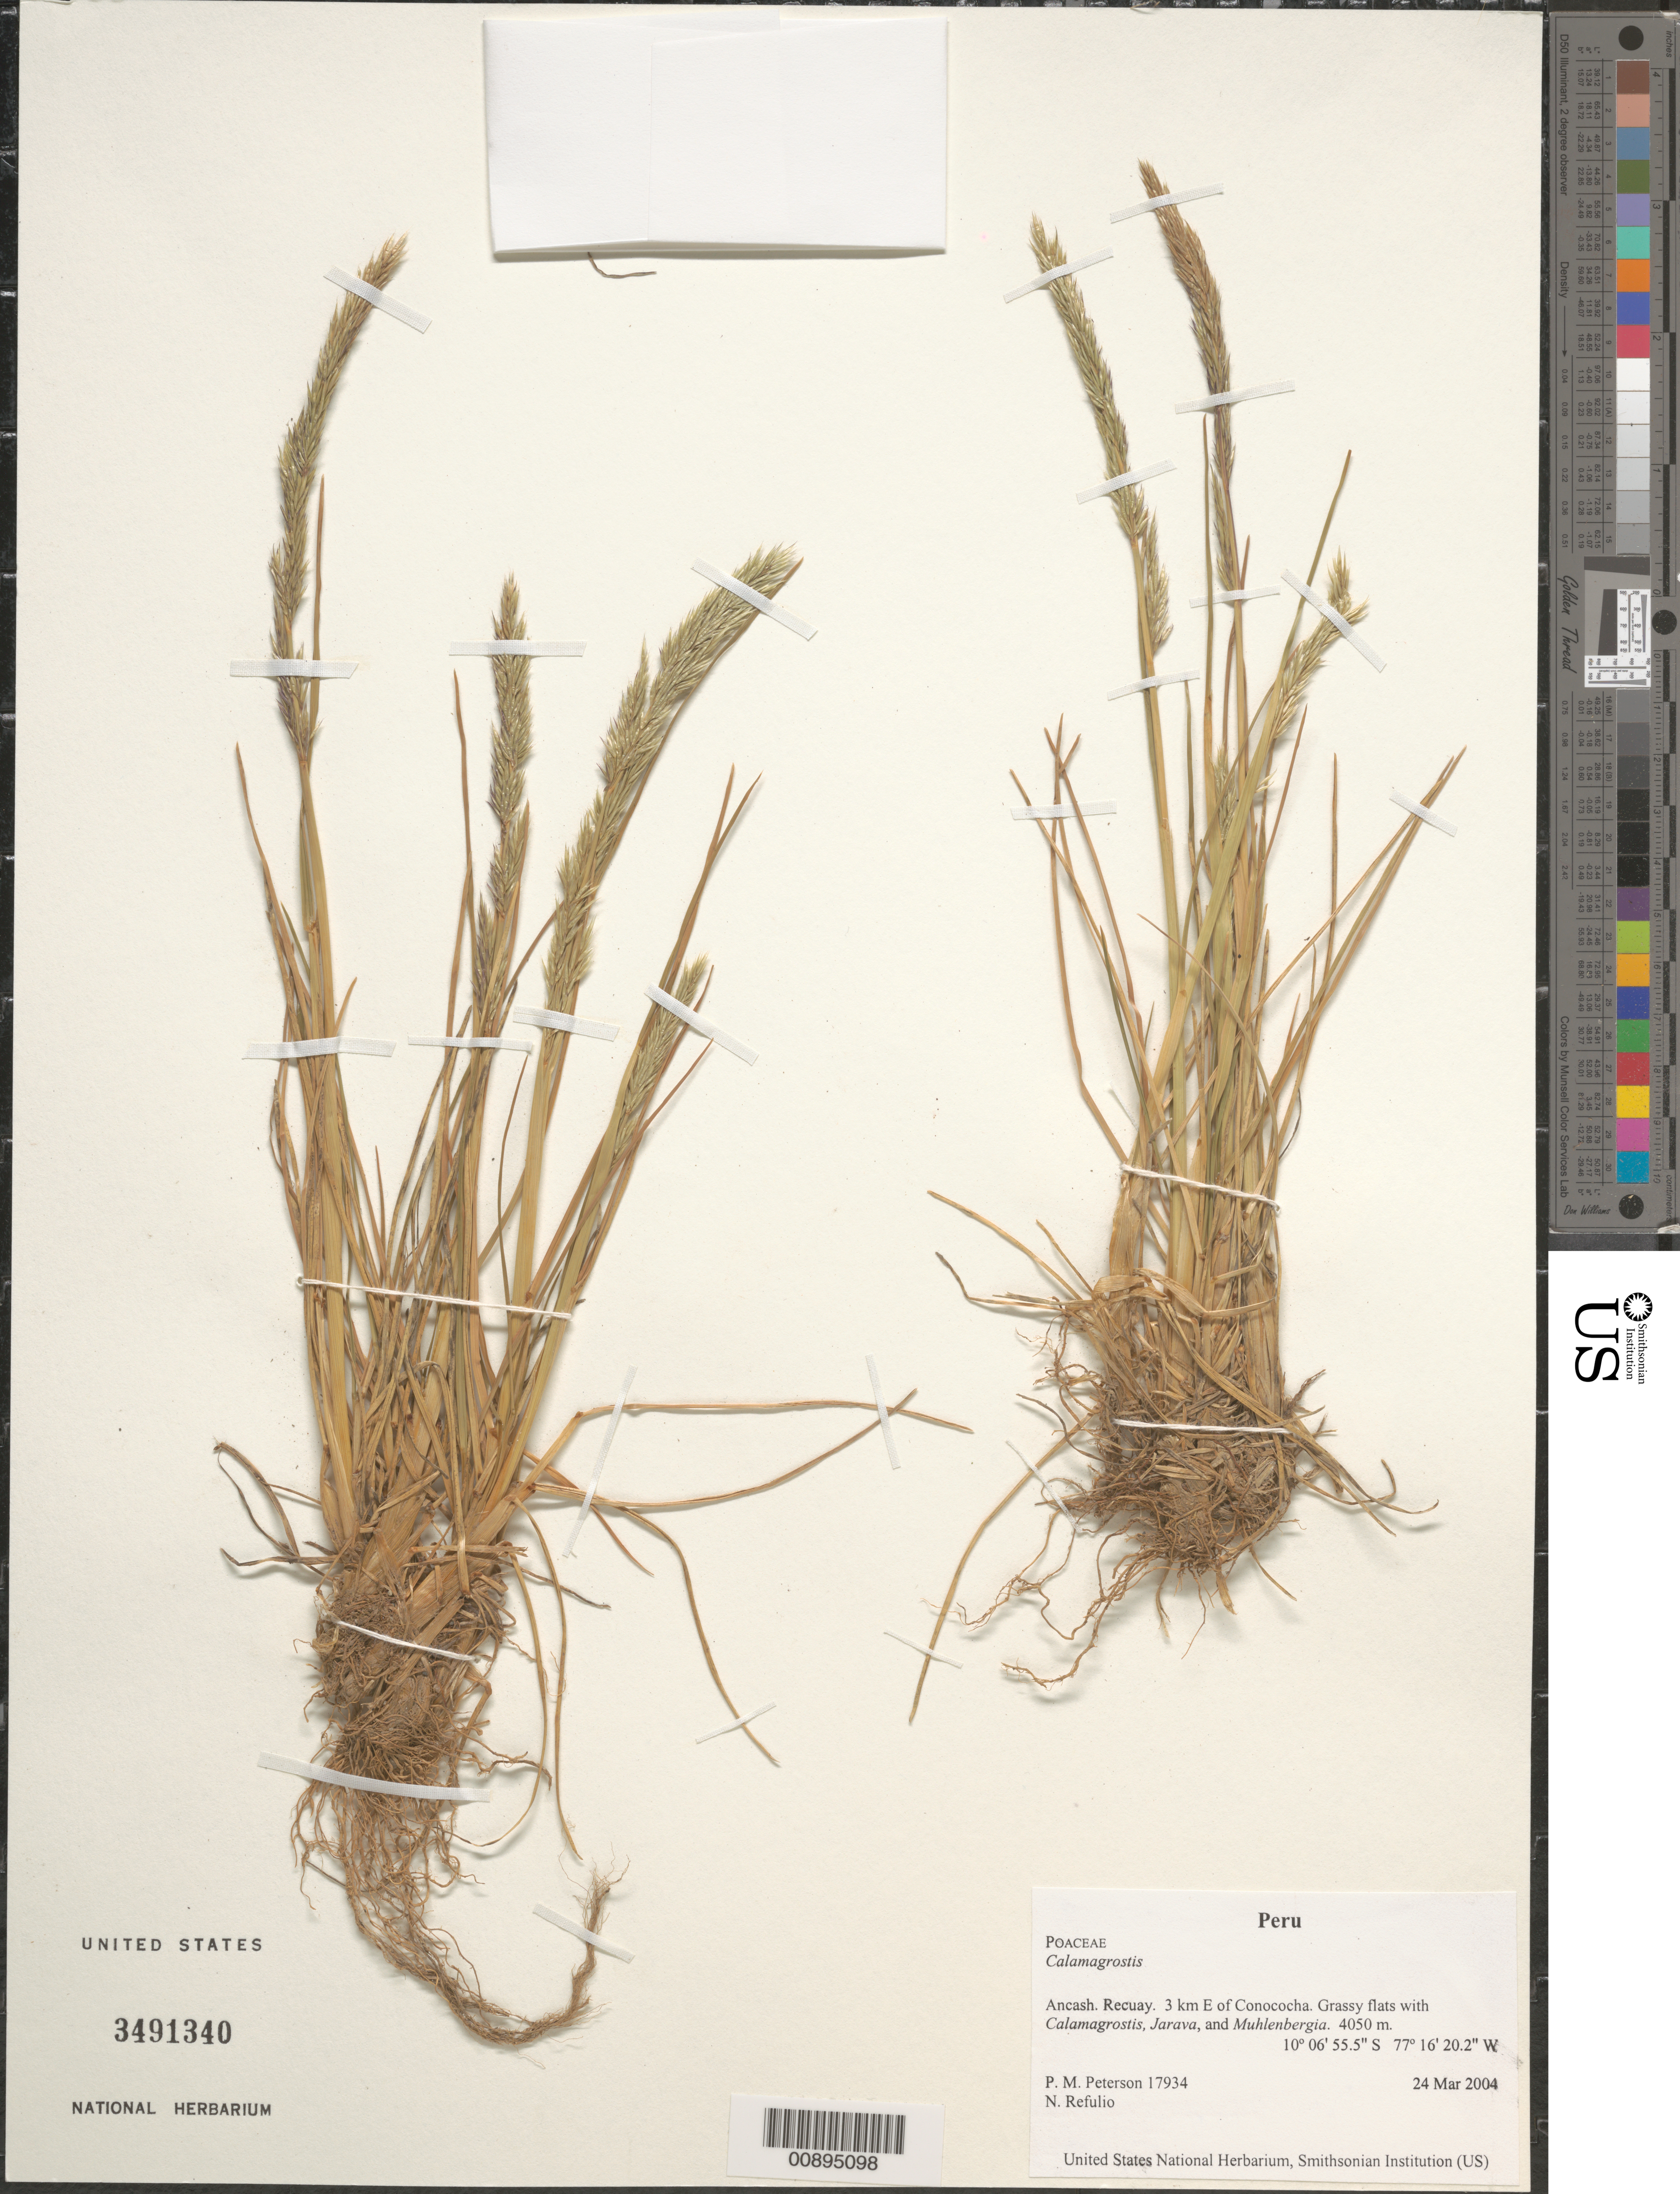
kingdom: Plantae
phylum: Tracheophyta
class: Liliopsida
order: Poales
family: Poaceae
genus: Calamagrostis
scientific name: Calamagrostis sp.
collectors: P. M. Peterson & N. Refulio-Rodríguez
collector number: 17934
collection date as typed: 24 Mar 2004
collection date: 2004-03-24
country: Peru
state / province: Ancash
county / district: Recuay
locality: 3 km E of Conococha. Grassy flats with Calamagrostis, Jarava, and Muhlenbergia.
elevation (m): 4050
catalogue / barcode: US 3491340